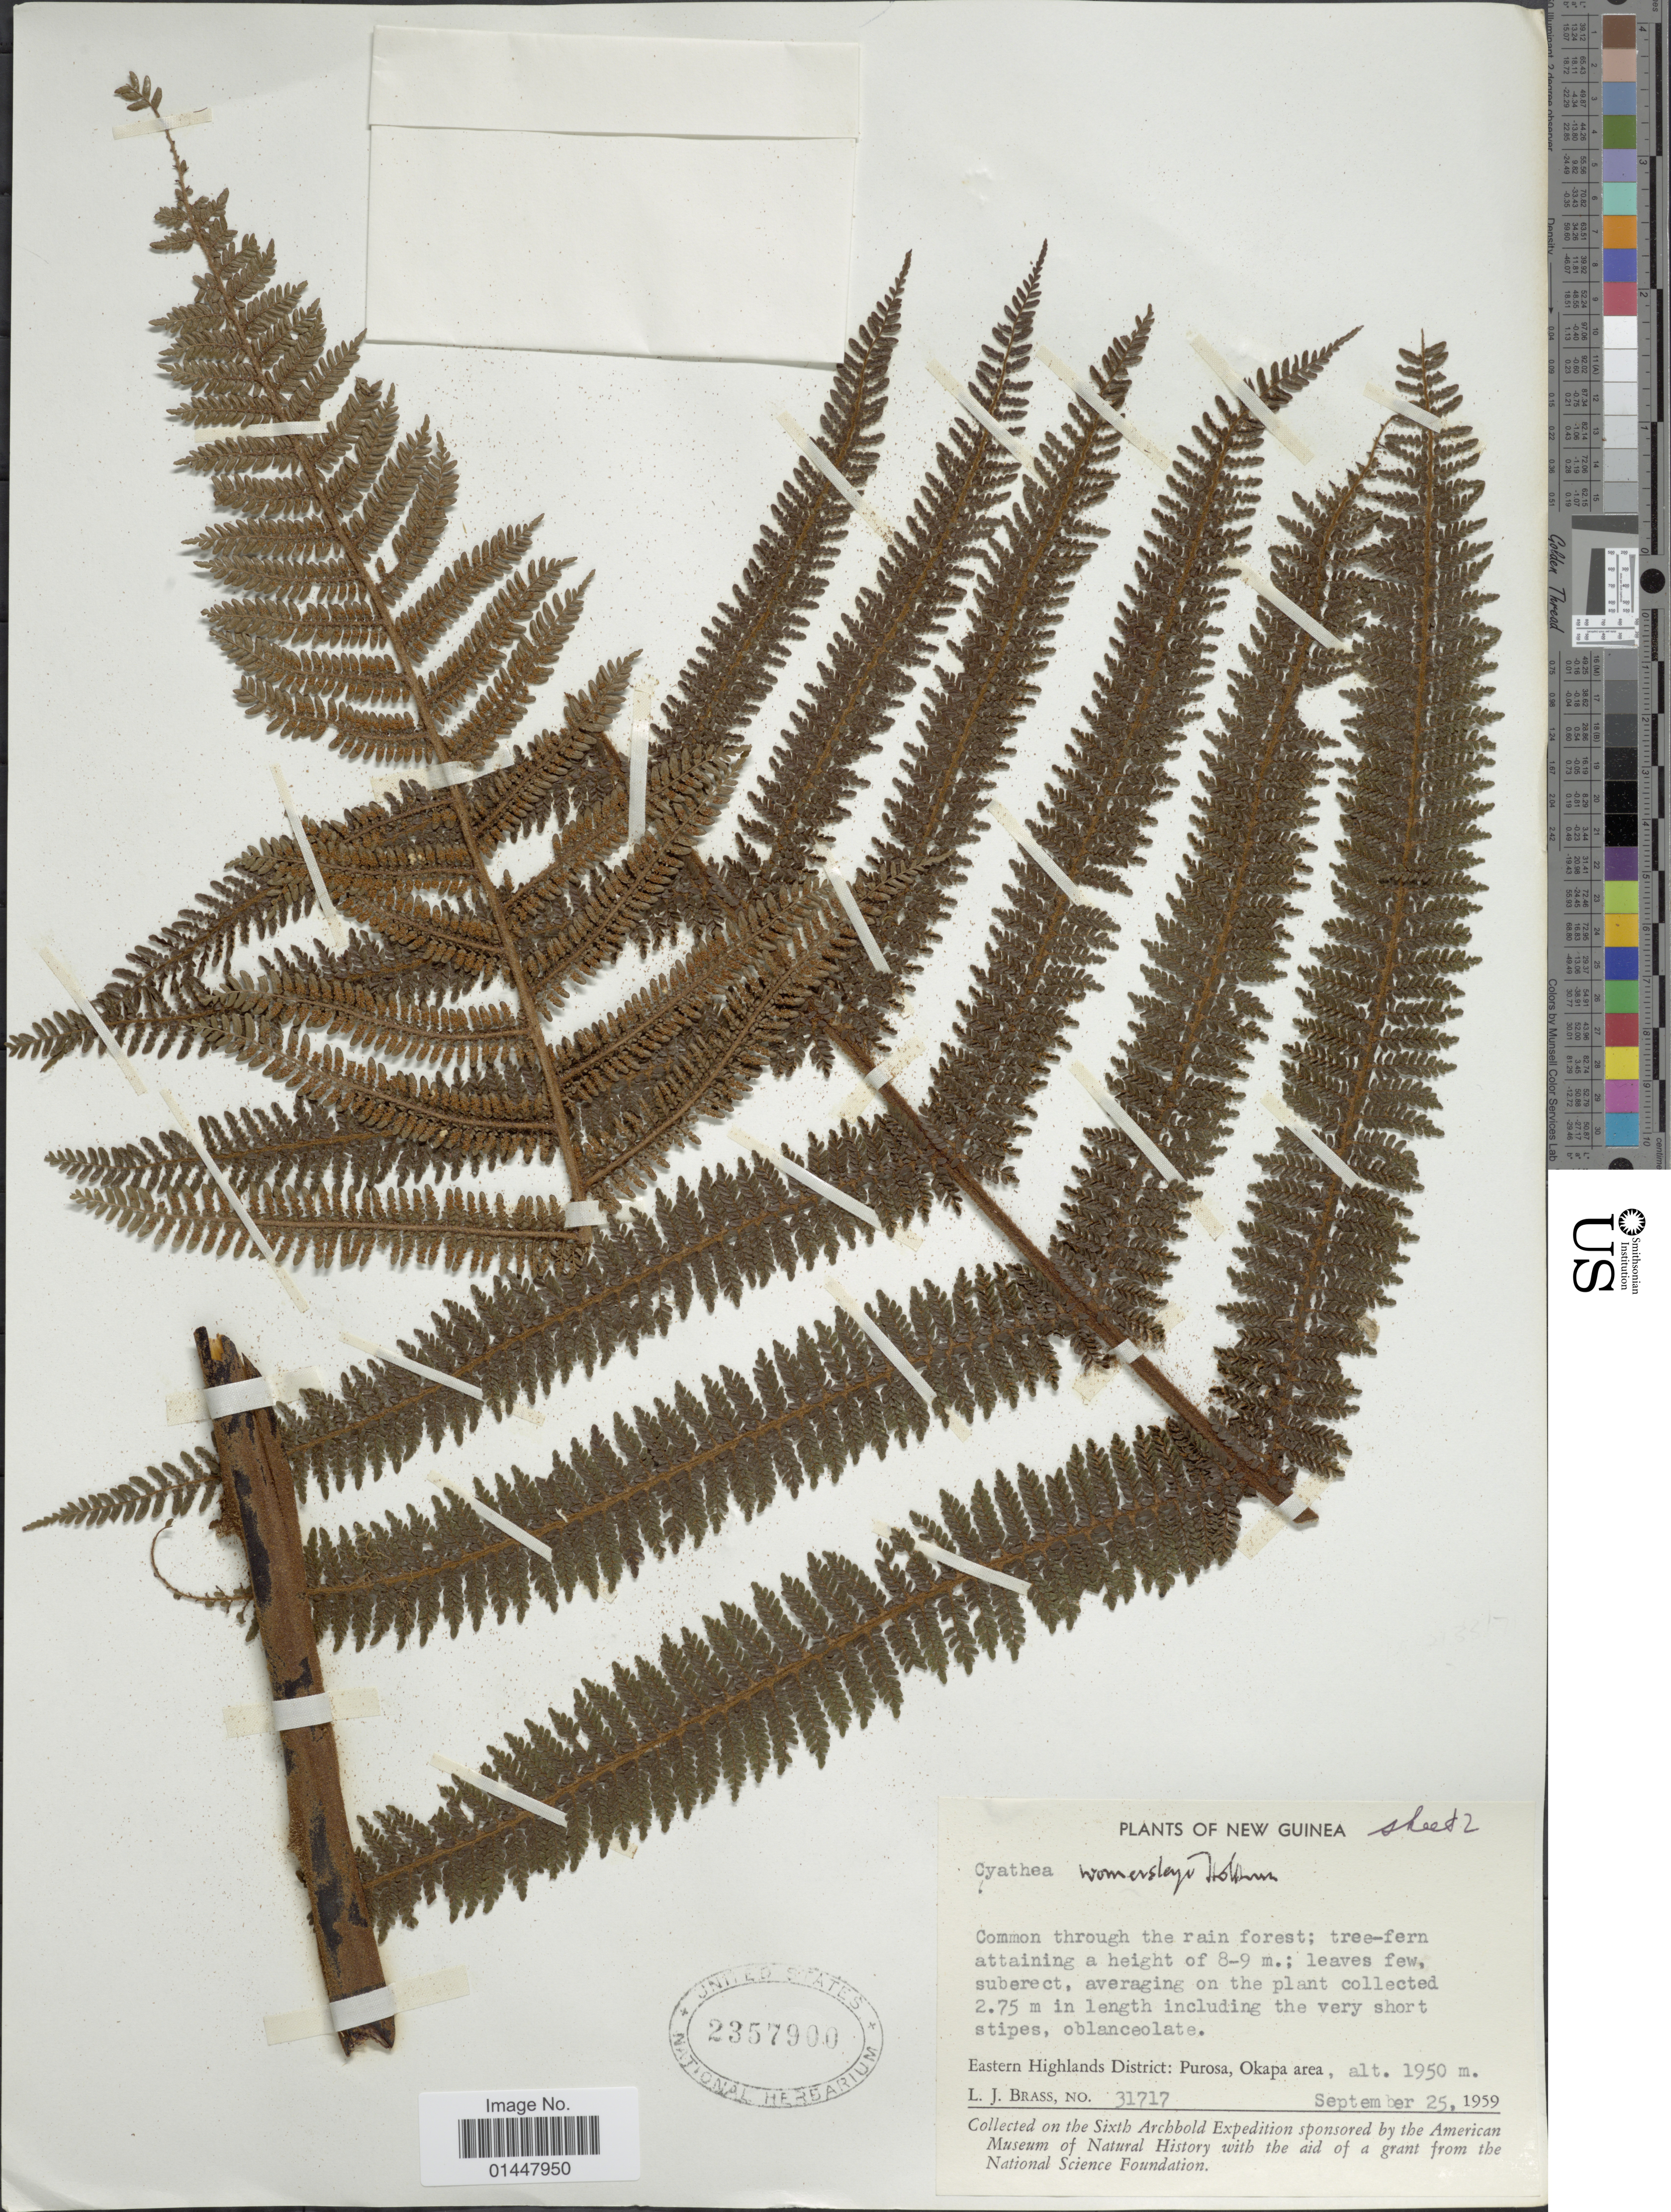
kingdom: Plantae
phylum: Tracheophyta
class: Polypodiopsida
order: Cyatheales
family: Cyatheaceae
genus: Sphaeropteris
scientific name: Sphaeropteris womensleyi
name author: (Holttum)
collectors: L. J. Brass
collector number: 31717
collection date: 1959-09-25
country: Papua New Guinea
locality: New Guinea, Eastern Highlands, District: Purosa, Okapa area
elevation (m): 1950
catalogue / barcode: US 2357900